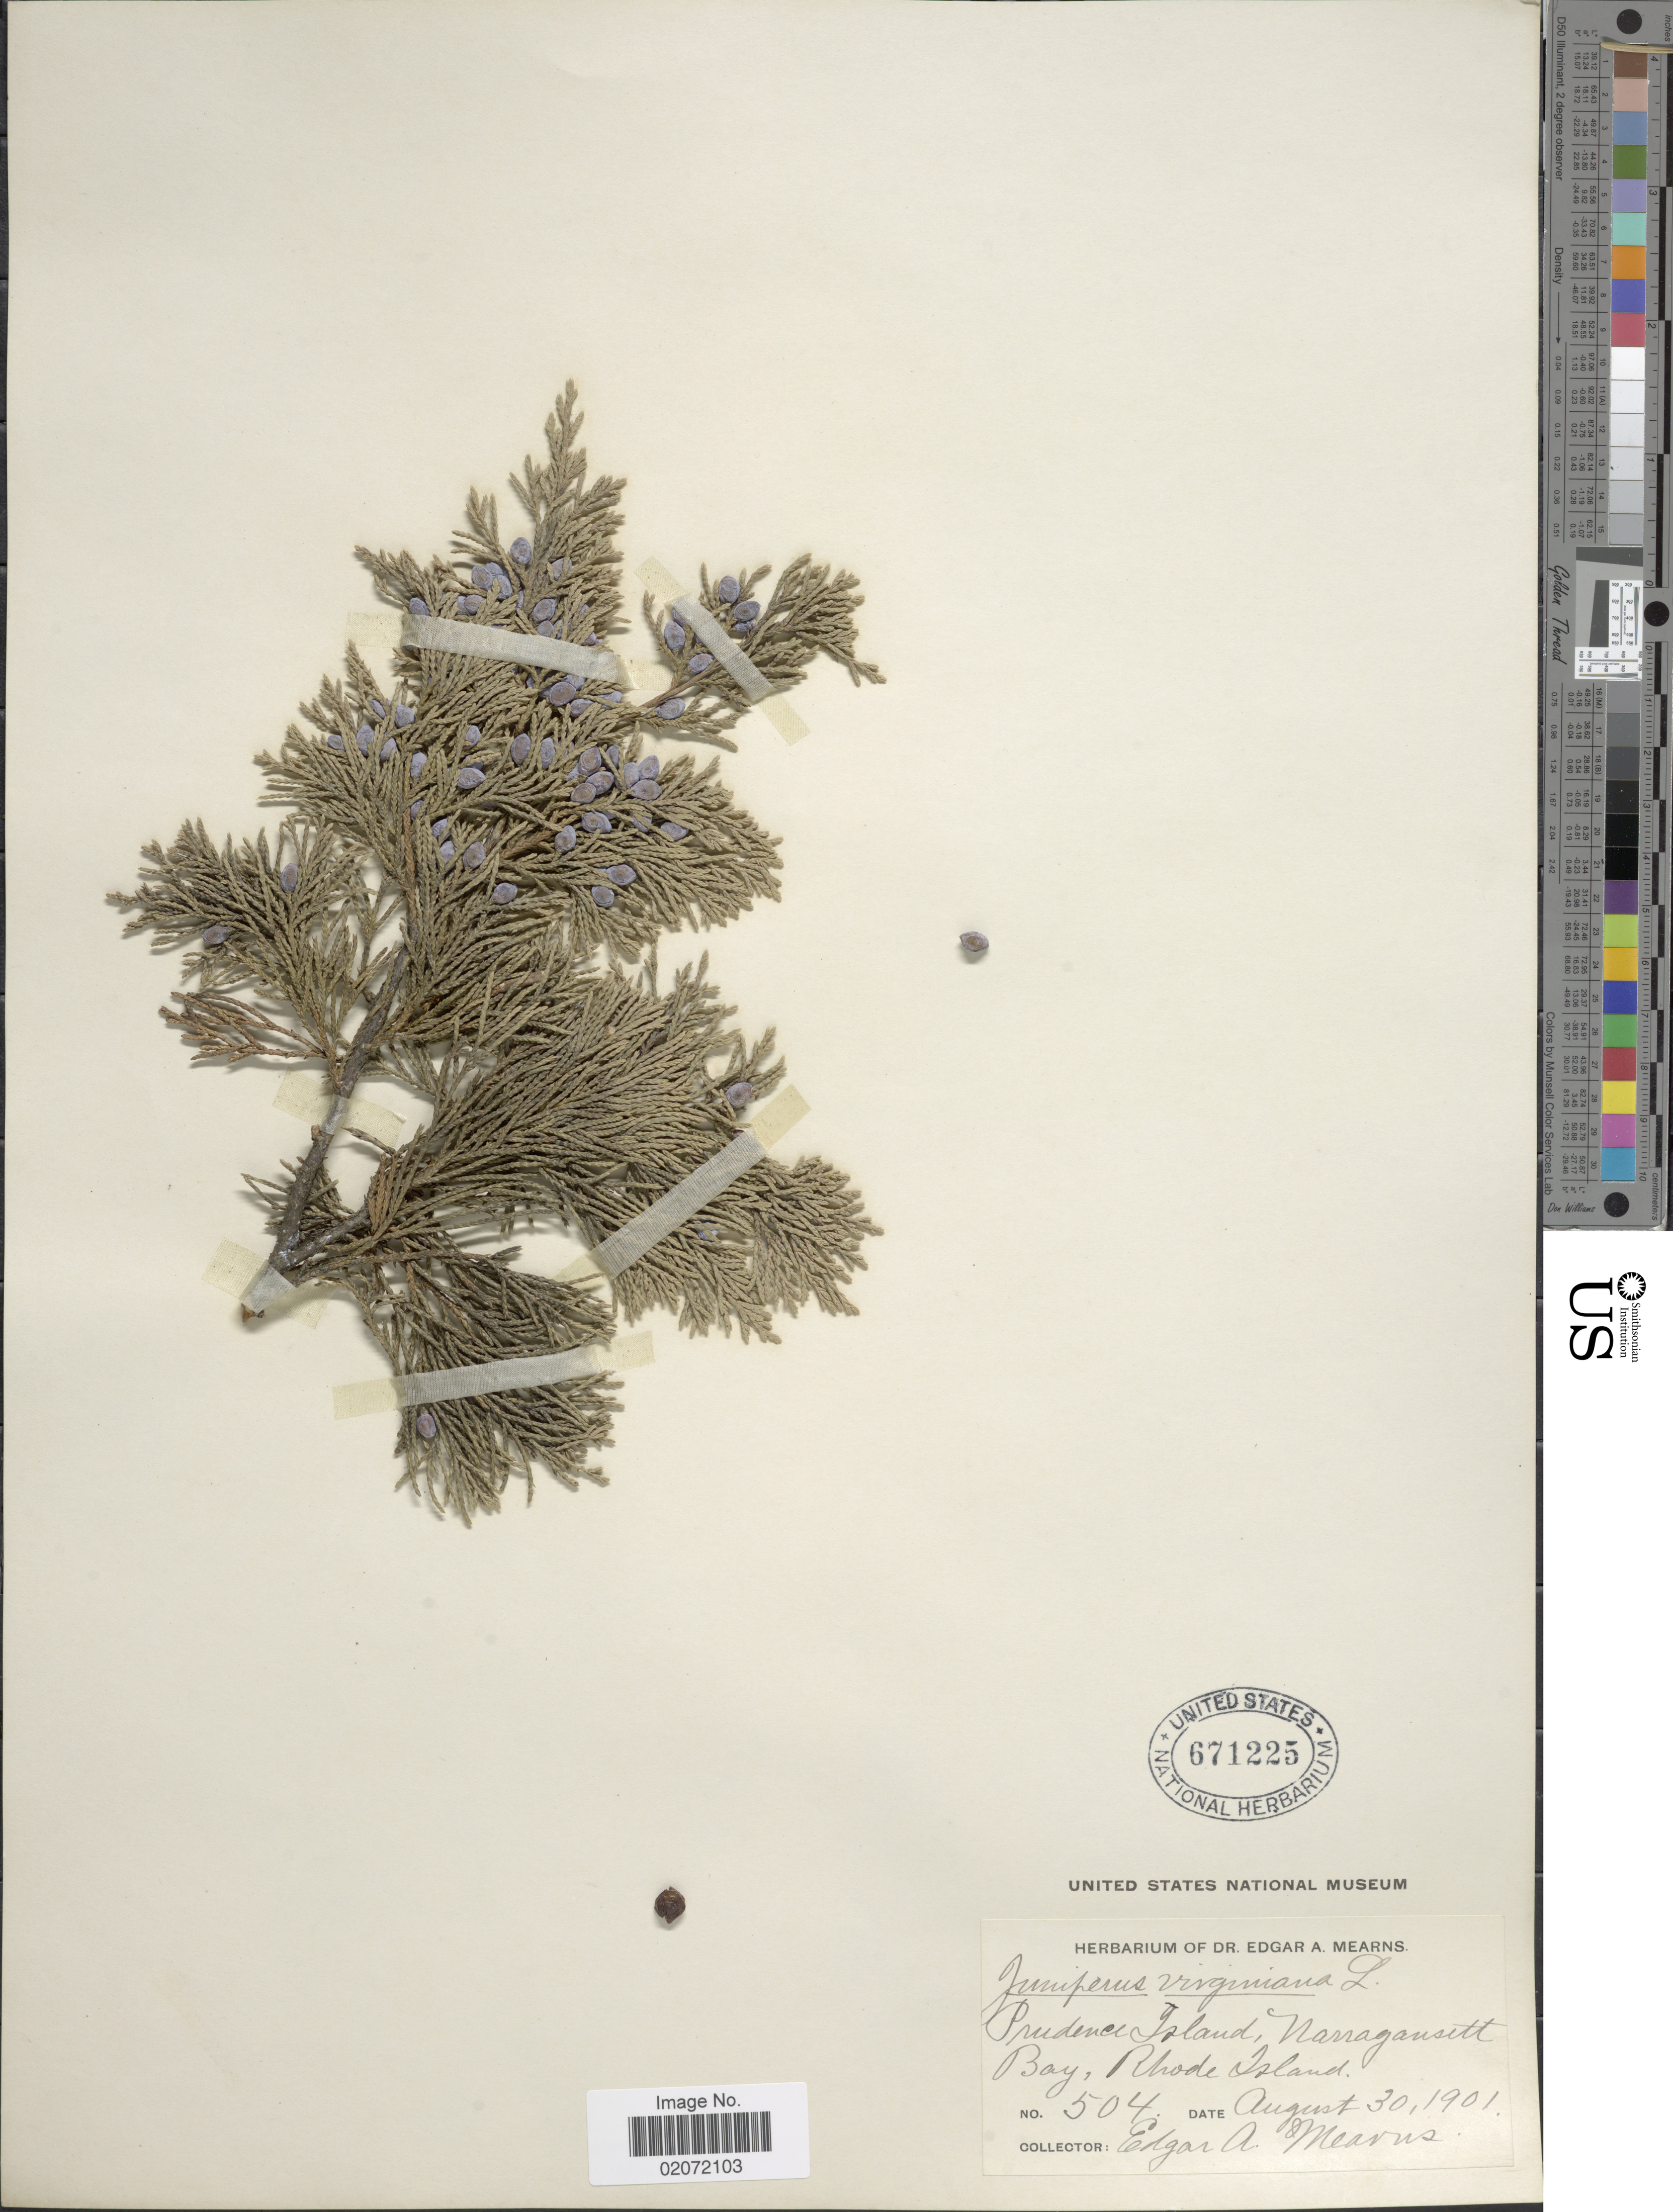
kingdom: Plantae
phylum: Tracheophyta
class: Pinopsida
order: Pinales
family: Cupressaceae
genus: Juniperus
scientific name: Juniperus virginiana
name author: L.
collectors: E. A. Mearns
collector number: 504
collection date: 1901-08-30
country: United States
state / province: Rhode Island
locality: Prudence Island, Narragansett Bay, Rhode Island.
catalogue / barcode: US 671225